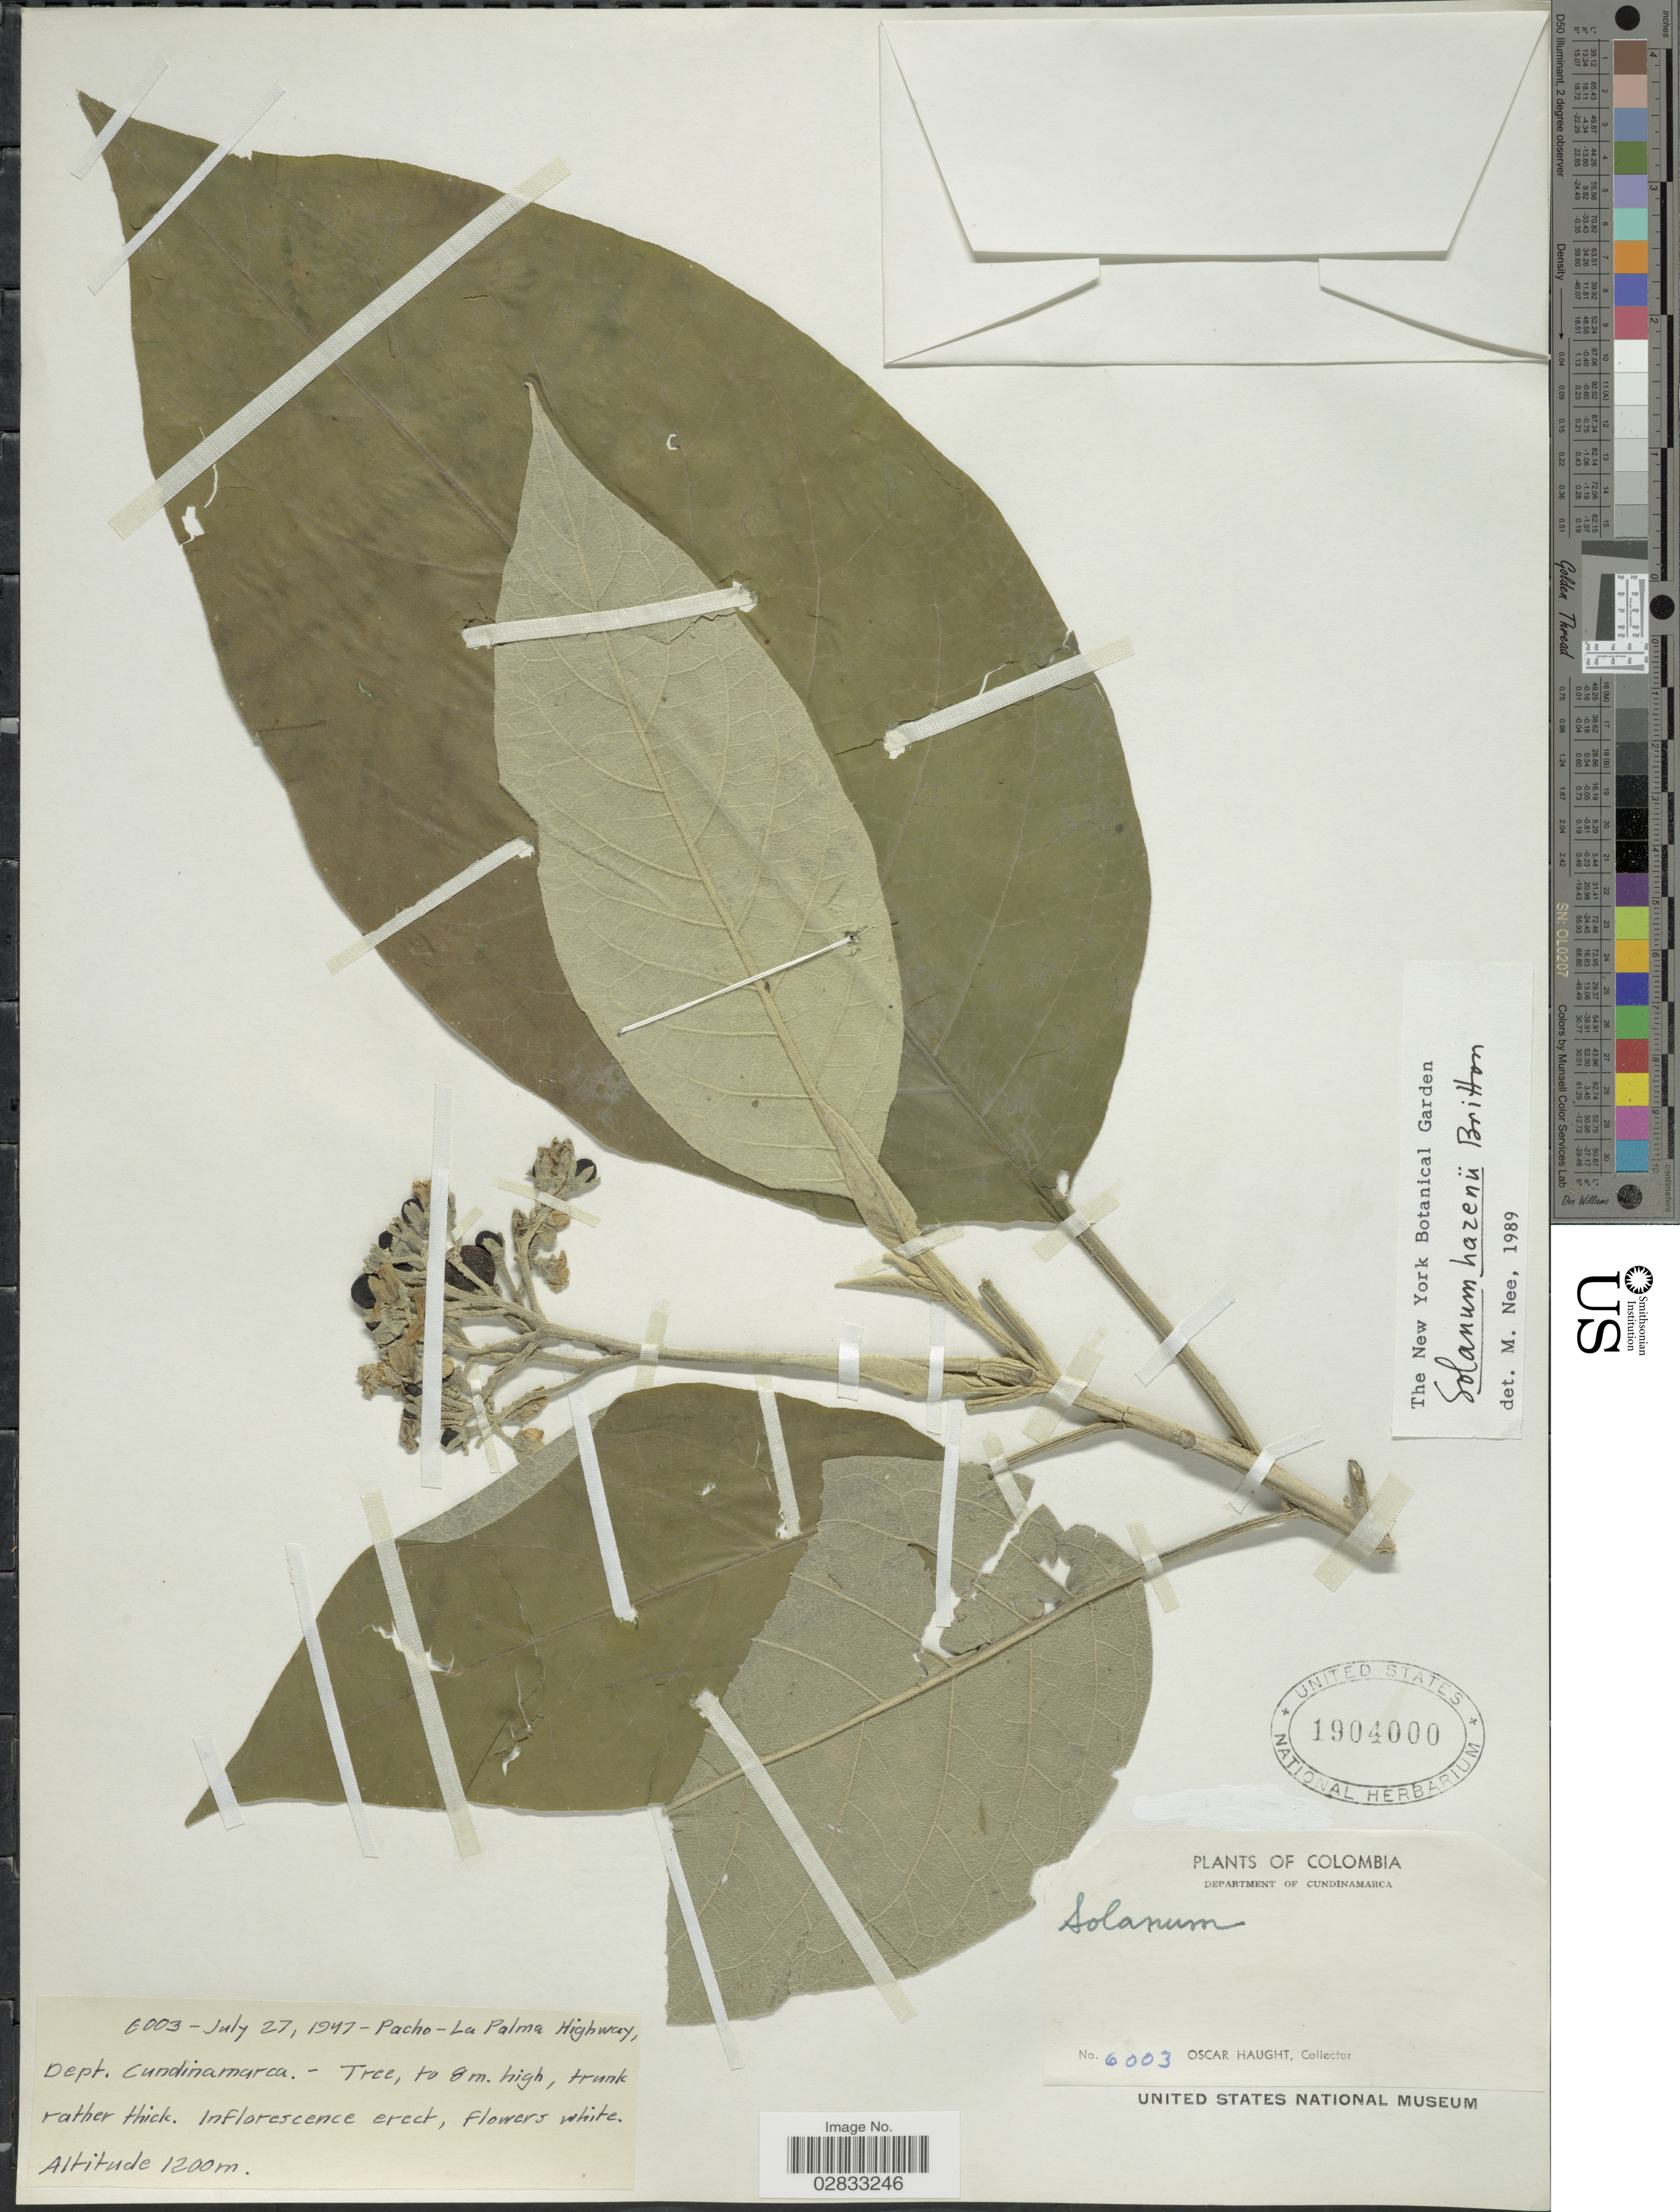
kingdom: Plantae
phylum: Tracheophyta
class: Magnoliopsida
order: Solanales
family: Solanaceae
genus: Solanum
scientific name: Solanum hazenii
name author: Britton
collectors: O. Haught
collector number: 6003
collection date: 1947-07-27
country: Colombia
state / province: Cundinamarca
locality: Department of Cundinamarca. Pacho - La Palma Highway.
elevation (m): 1200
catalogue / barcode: US 1904000